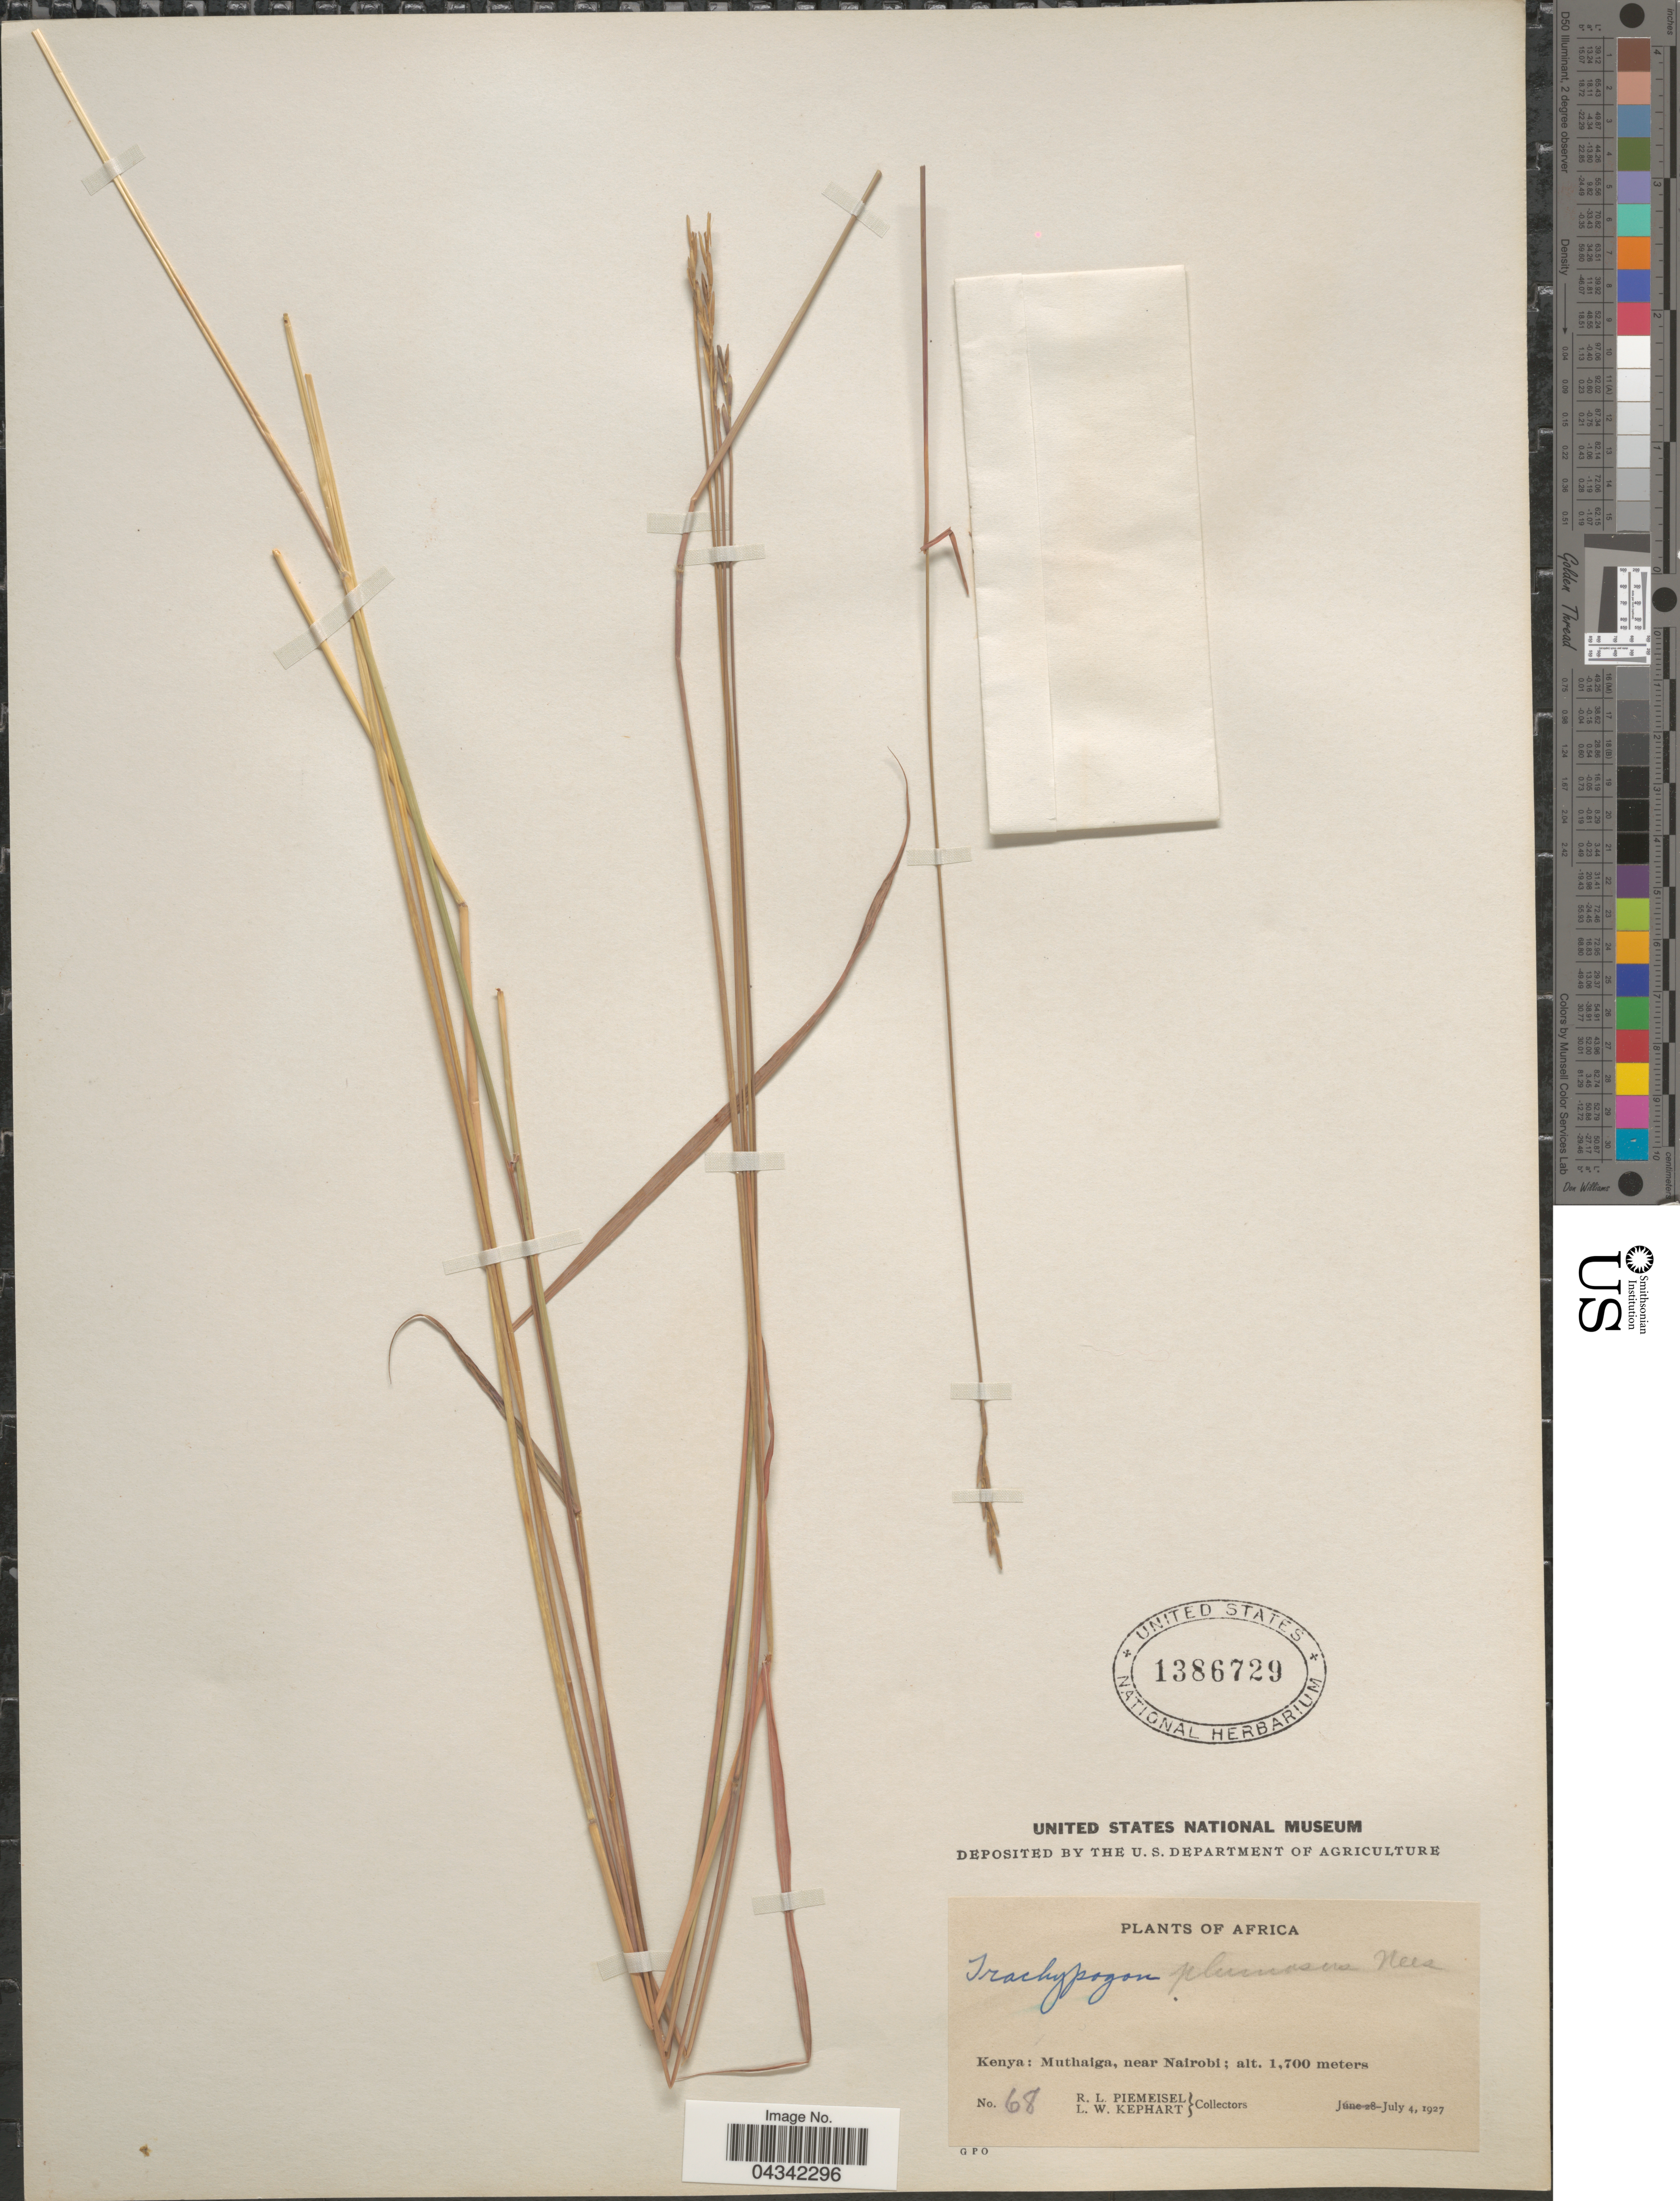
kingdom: Plantae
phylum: Tracheophyta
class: Liliopsida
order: Poales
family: Poaceae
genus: Trachypogon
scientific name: Trachypogon spicatus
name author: (L. f.) Kuntze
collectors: R. L. Piemeisel & L. W. Kephart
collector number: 68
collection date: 1927-07-04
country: Kenya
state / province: Nairobi Area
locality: Muthaiga, near Nairobi.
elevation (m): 1700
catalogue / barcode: US 1386729